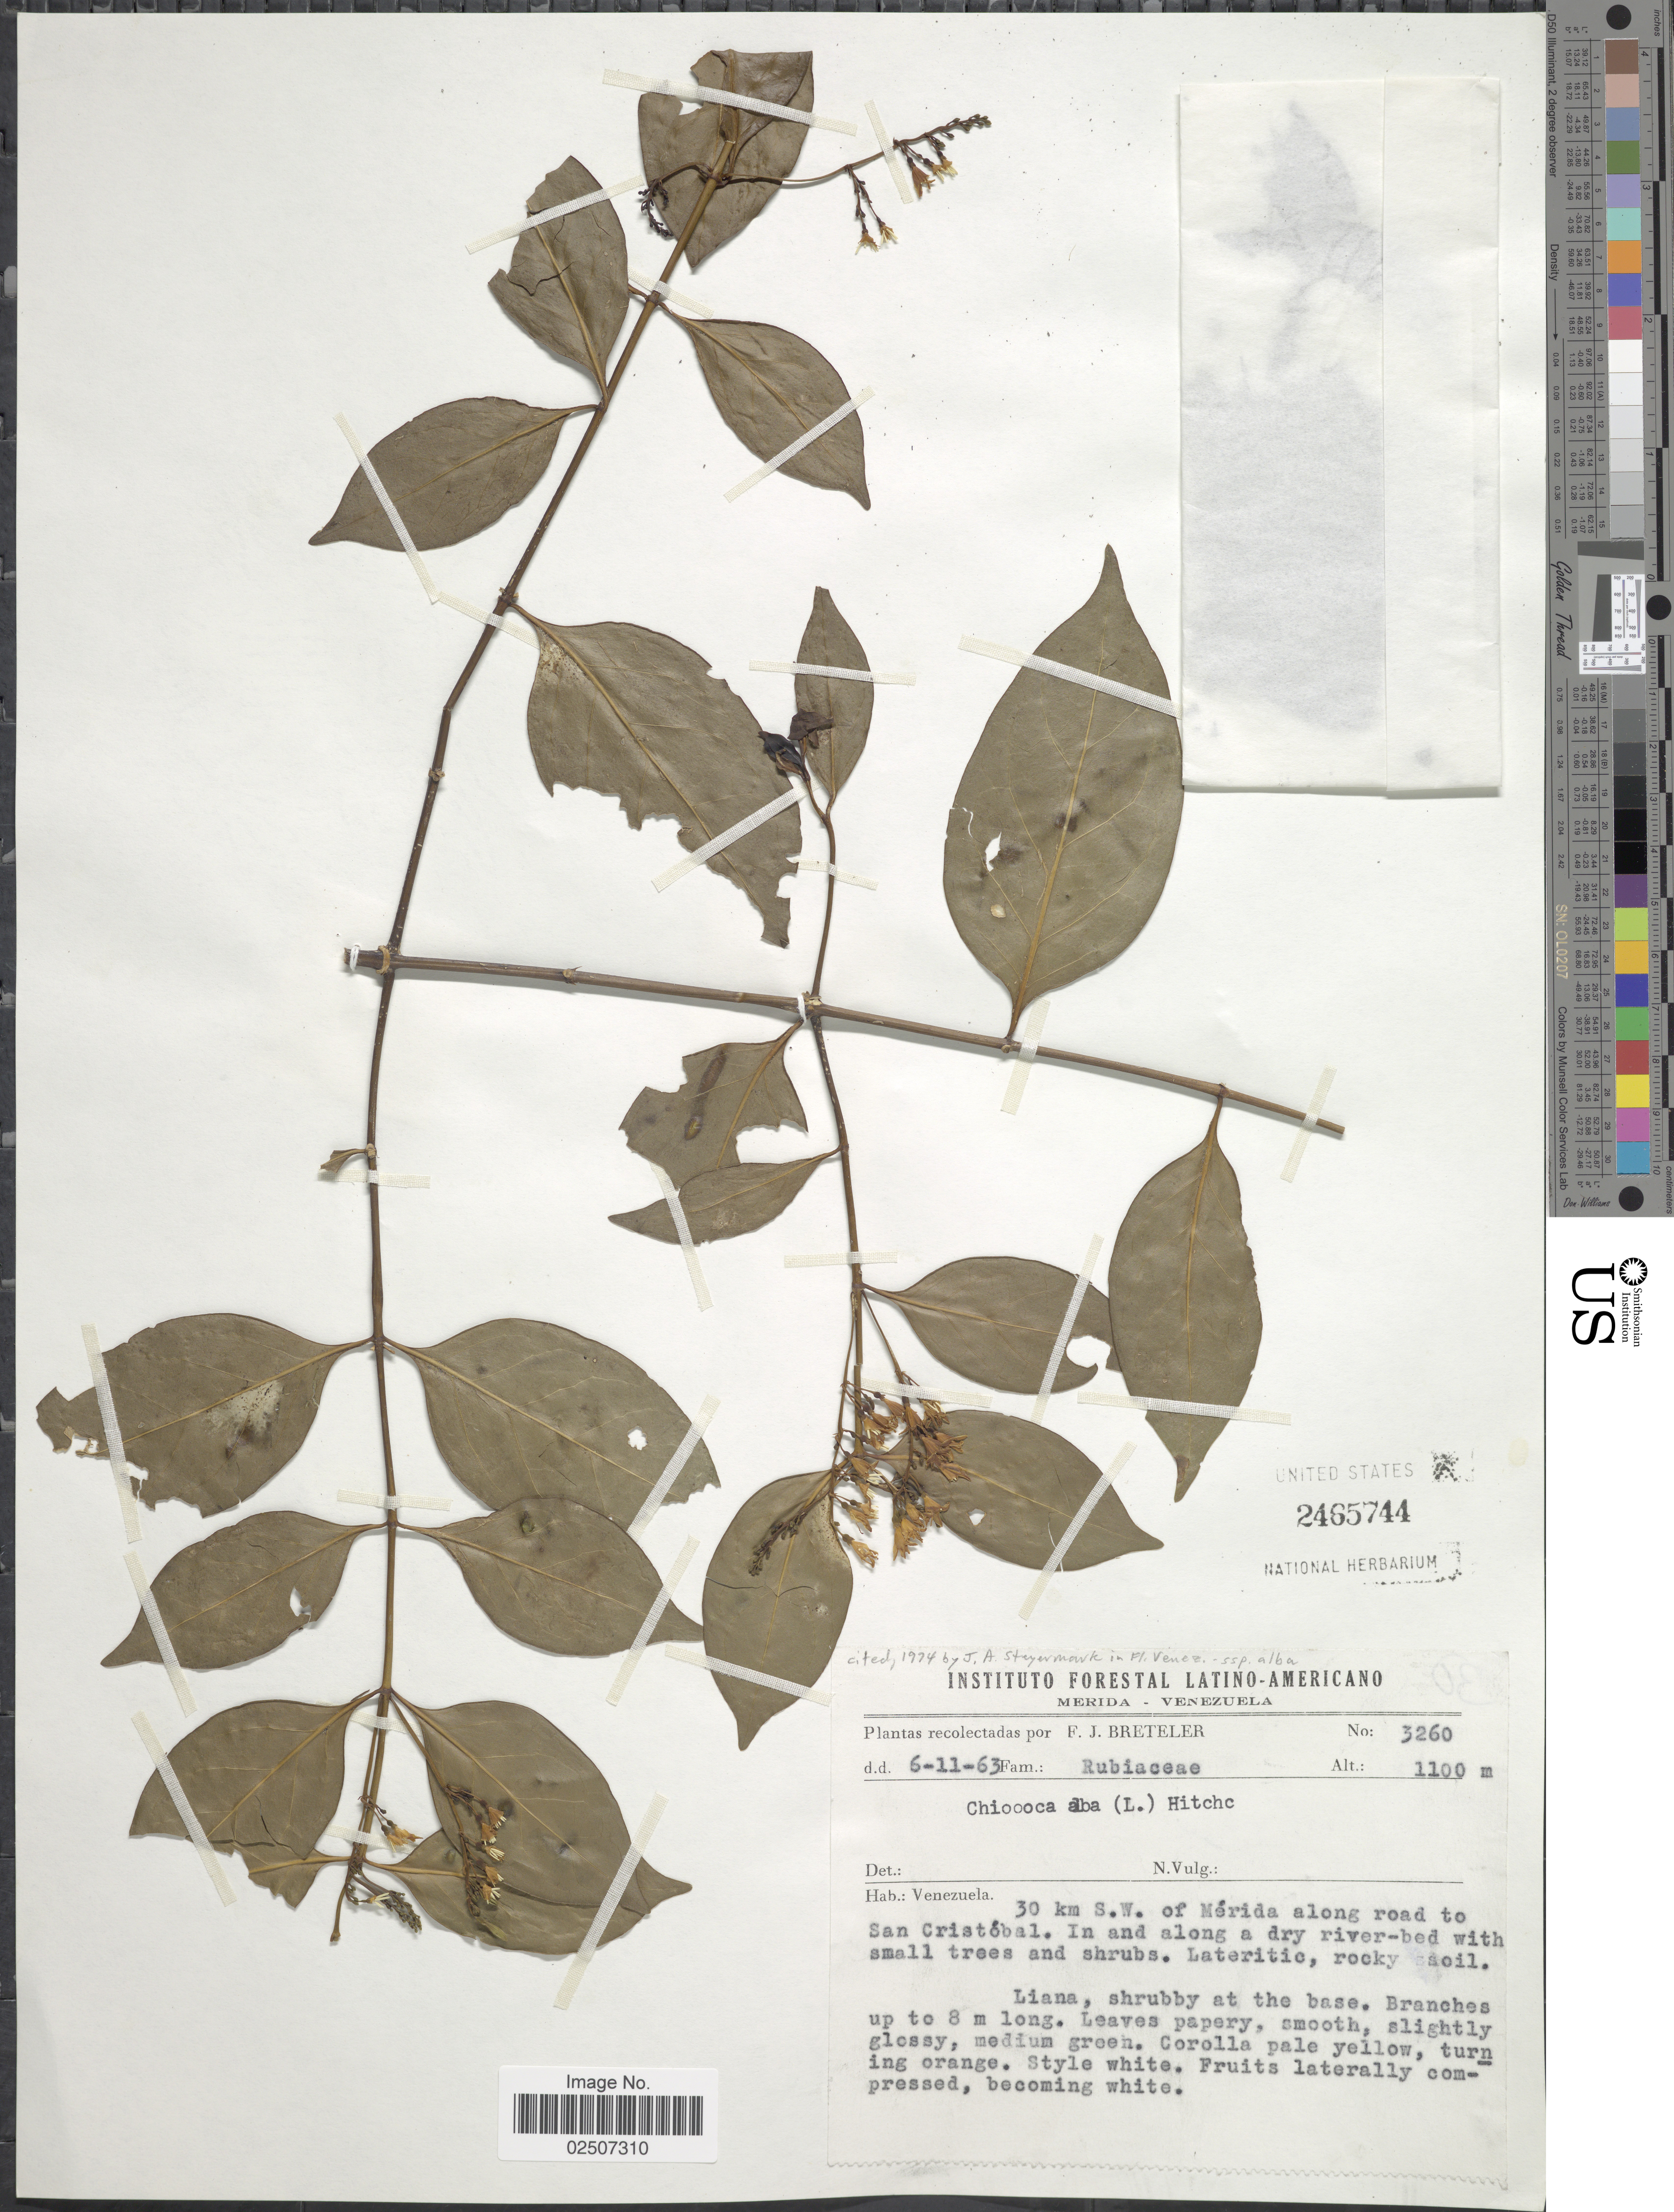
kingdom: Plantae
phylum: Tracheophyta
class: Magnoliopsida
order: Gentianales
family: Rubiaceae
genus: Chiococca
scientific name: Chiococca alba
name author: (L.) Hitchc.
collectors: F. J. Breteler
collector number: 3260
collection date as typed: Transcribed d/m/y: 6/11/63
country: Venezuela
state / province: Mérida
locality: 30 km S. W. of Merida along road to San Cristobal. In and along a dry river-bed with small trees and shrubs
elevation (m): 1100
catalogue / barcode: US 2465744